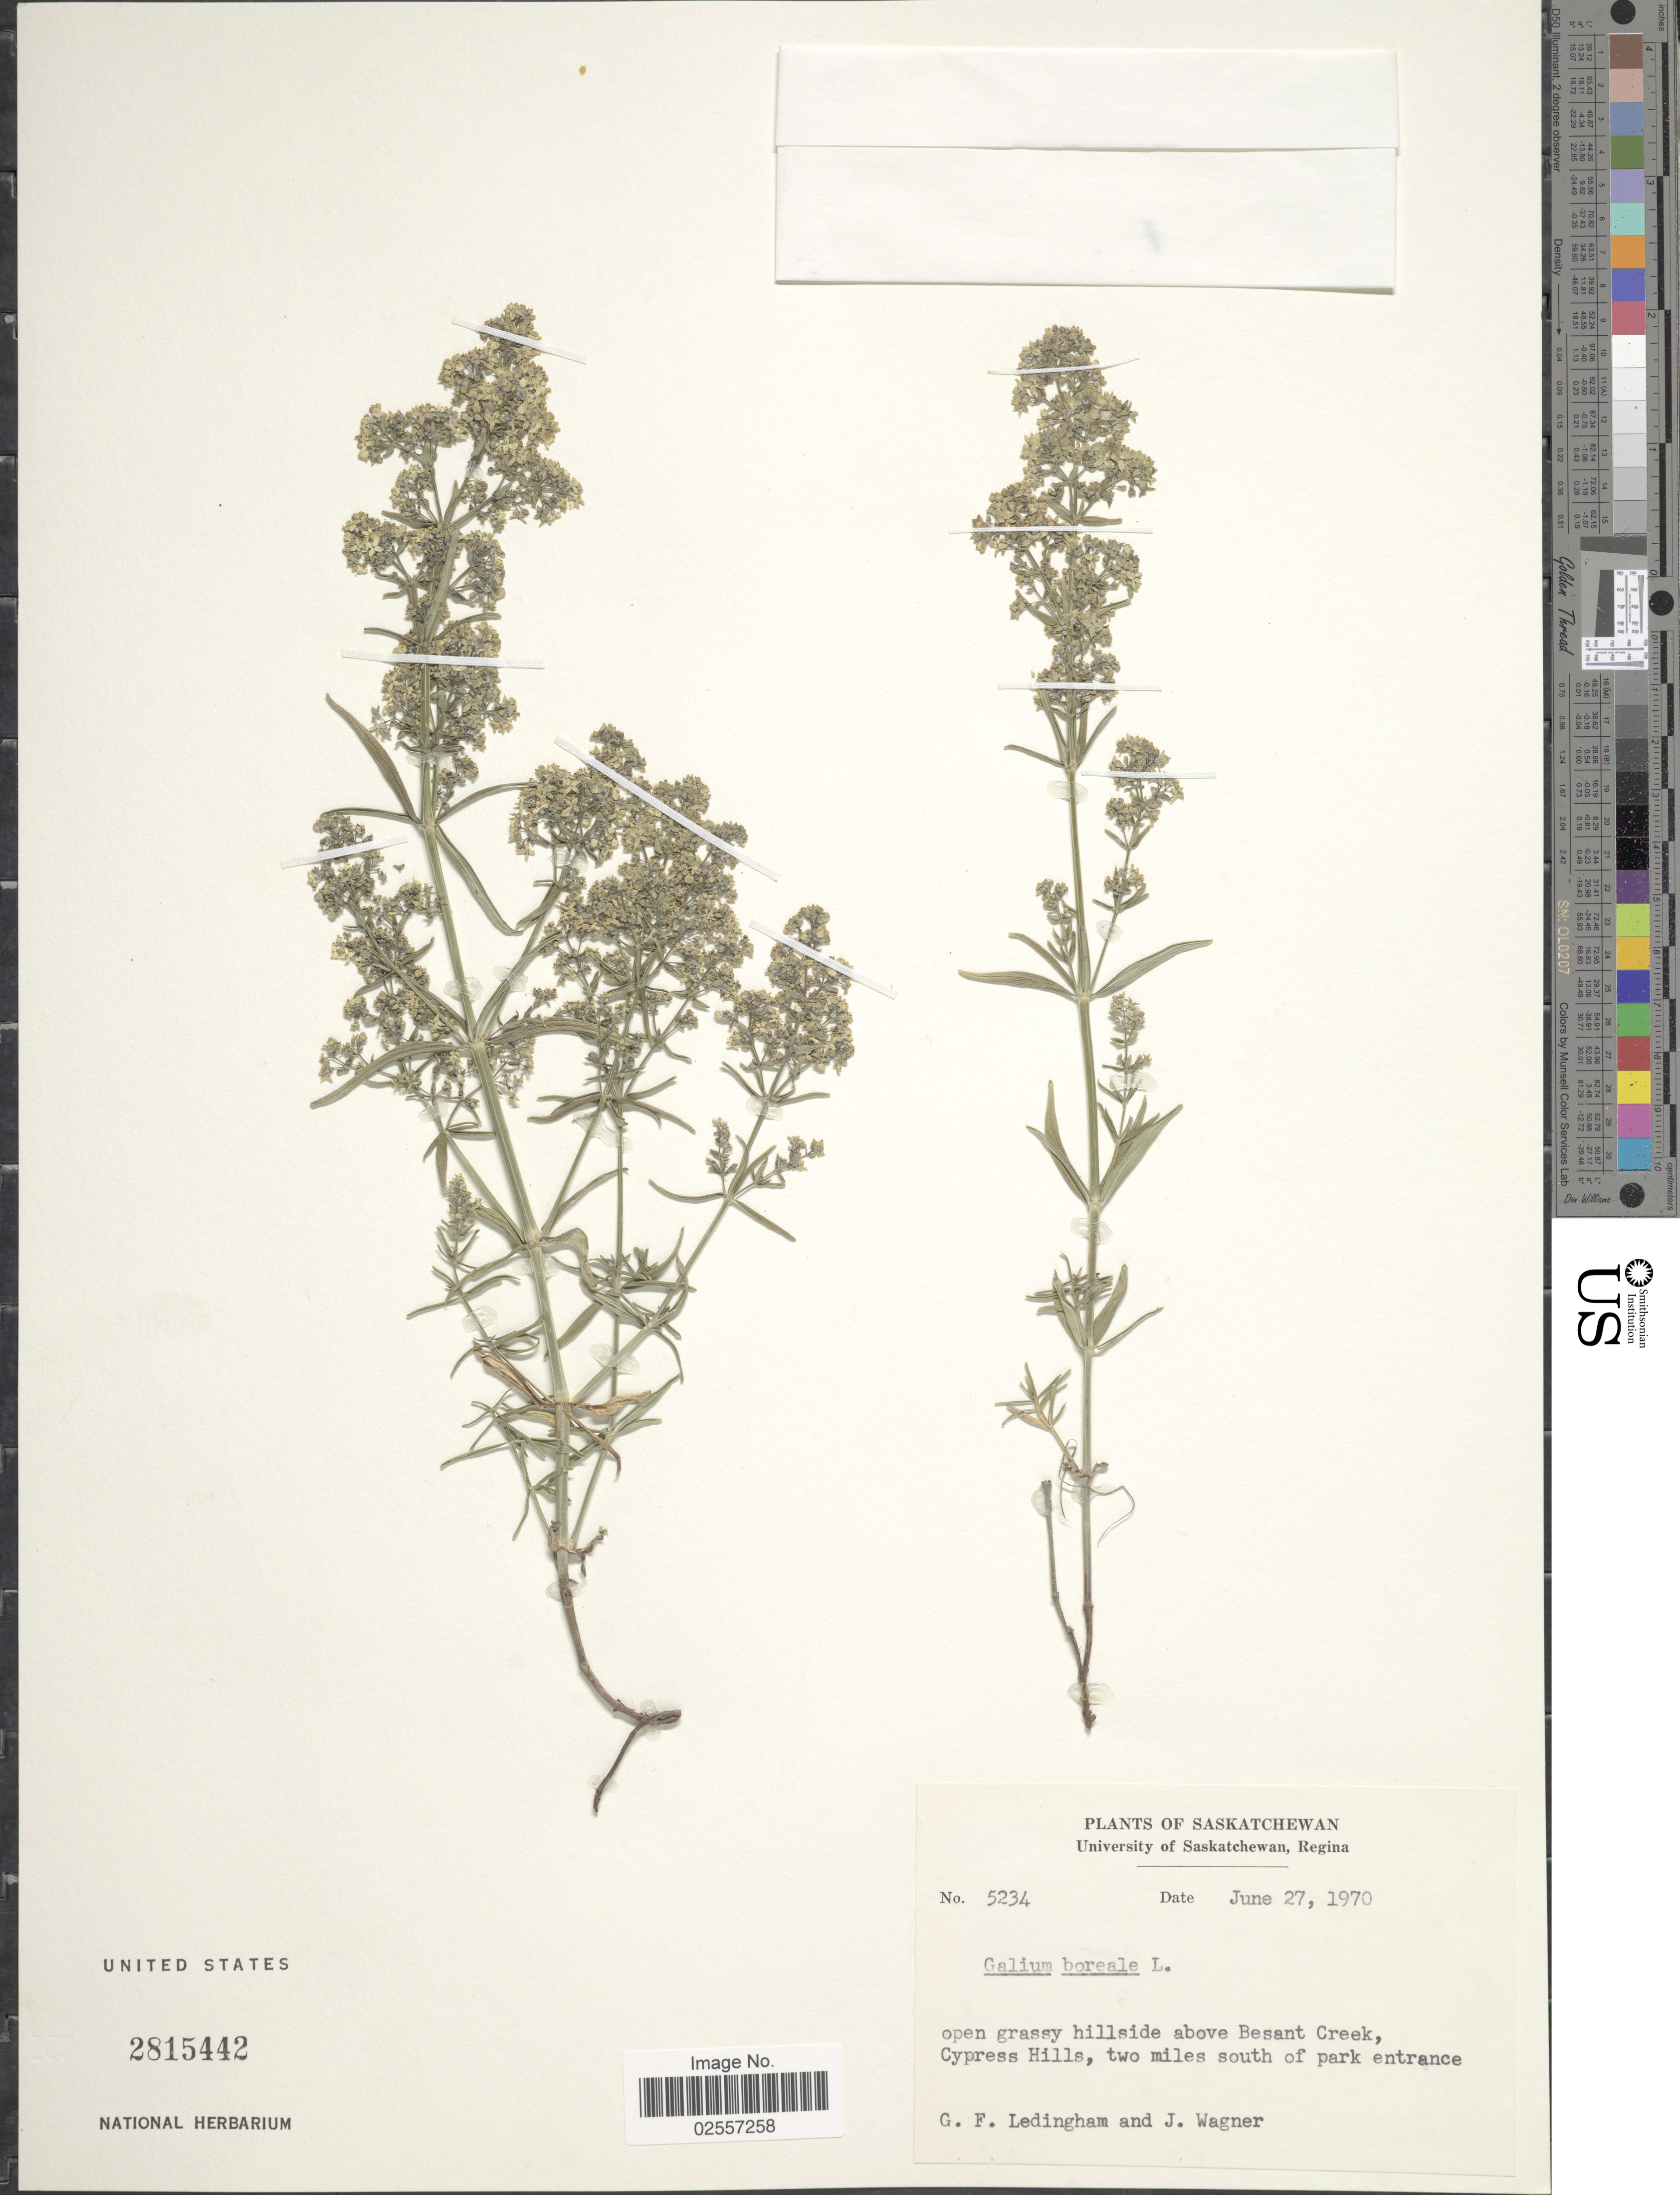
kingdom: Plantae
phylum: Tracheophyta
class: Magnoliopsida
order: Gentianales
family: Rubiaceae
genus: Galium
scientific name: Galium boreale L.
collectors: G. Ledingham & J. Wagner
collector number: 5234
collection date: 1970-06-27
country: Canada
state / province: Saskatchewan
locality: Above Besant Creek, Cypress Hills, two miles south of park entrance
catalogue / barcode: US 2815442